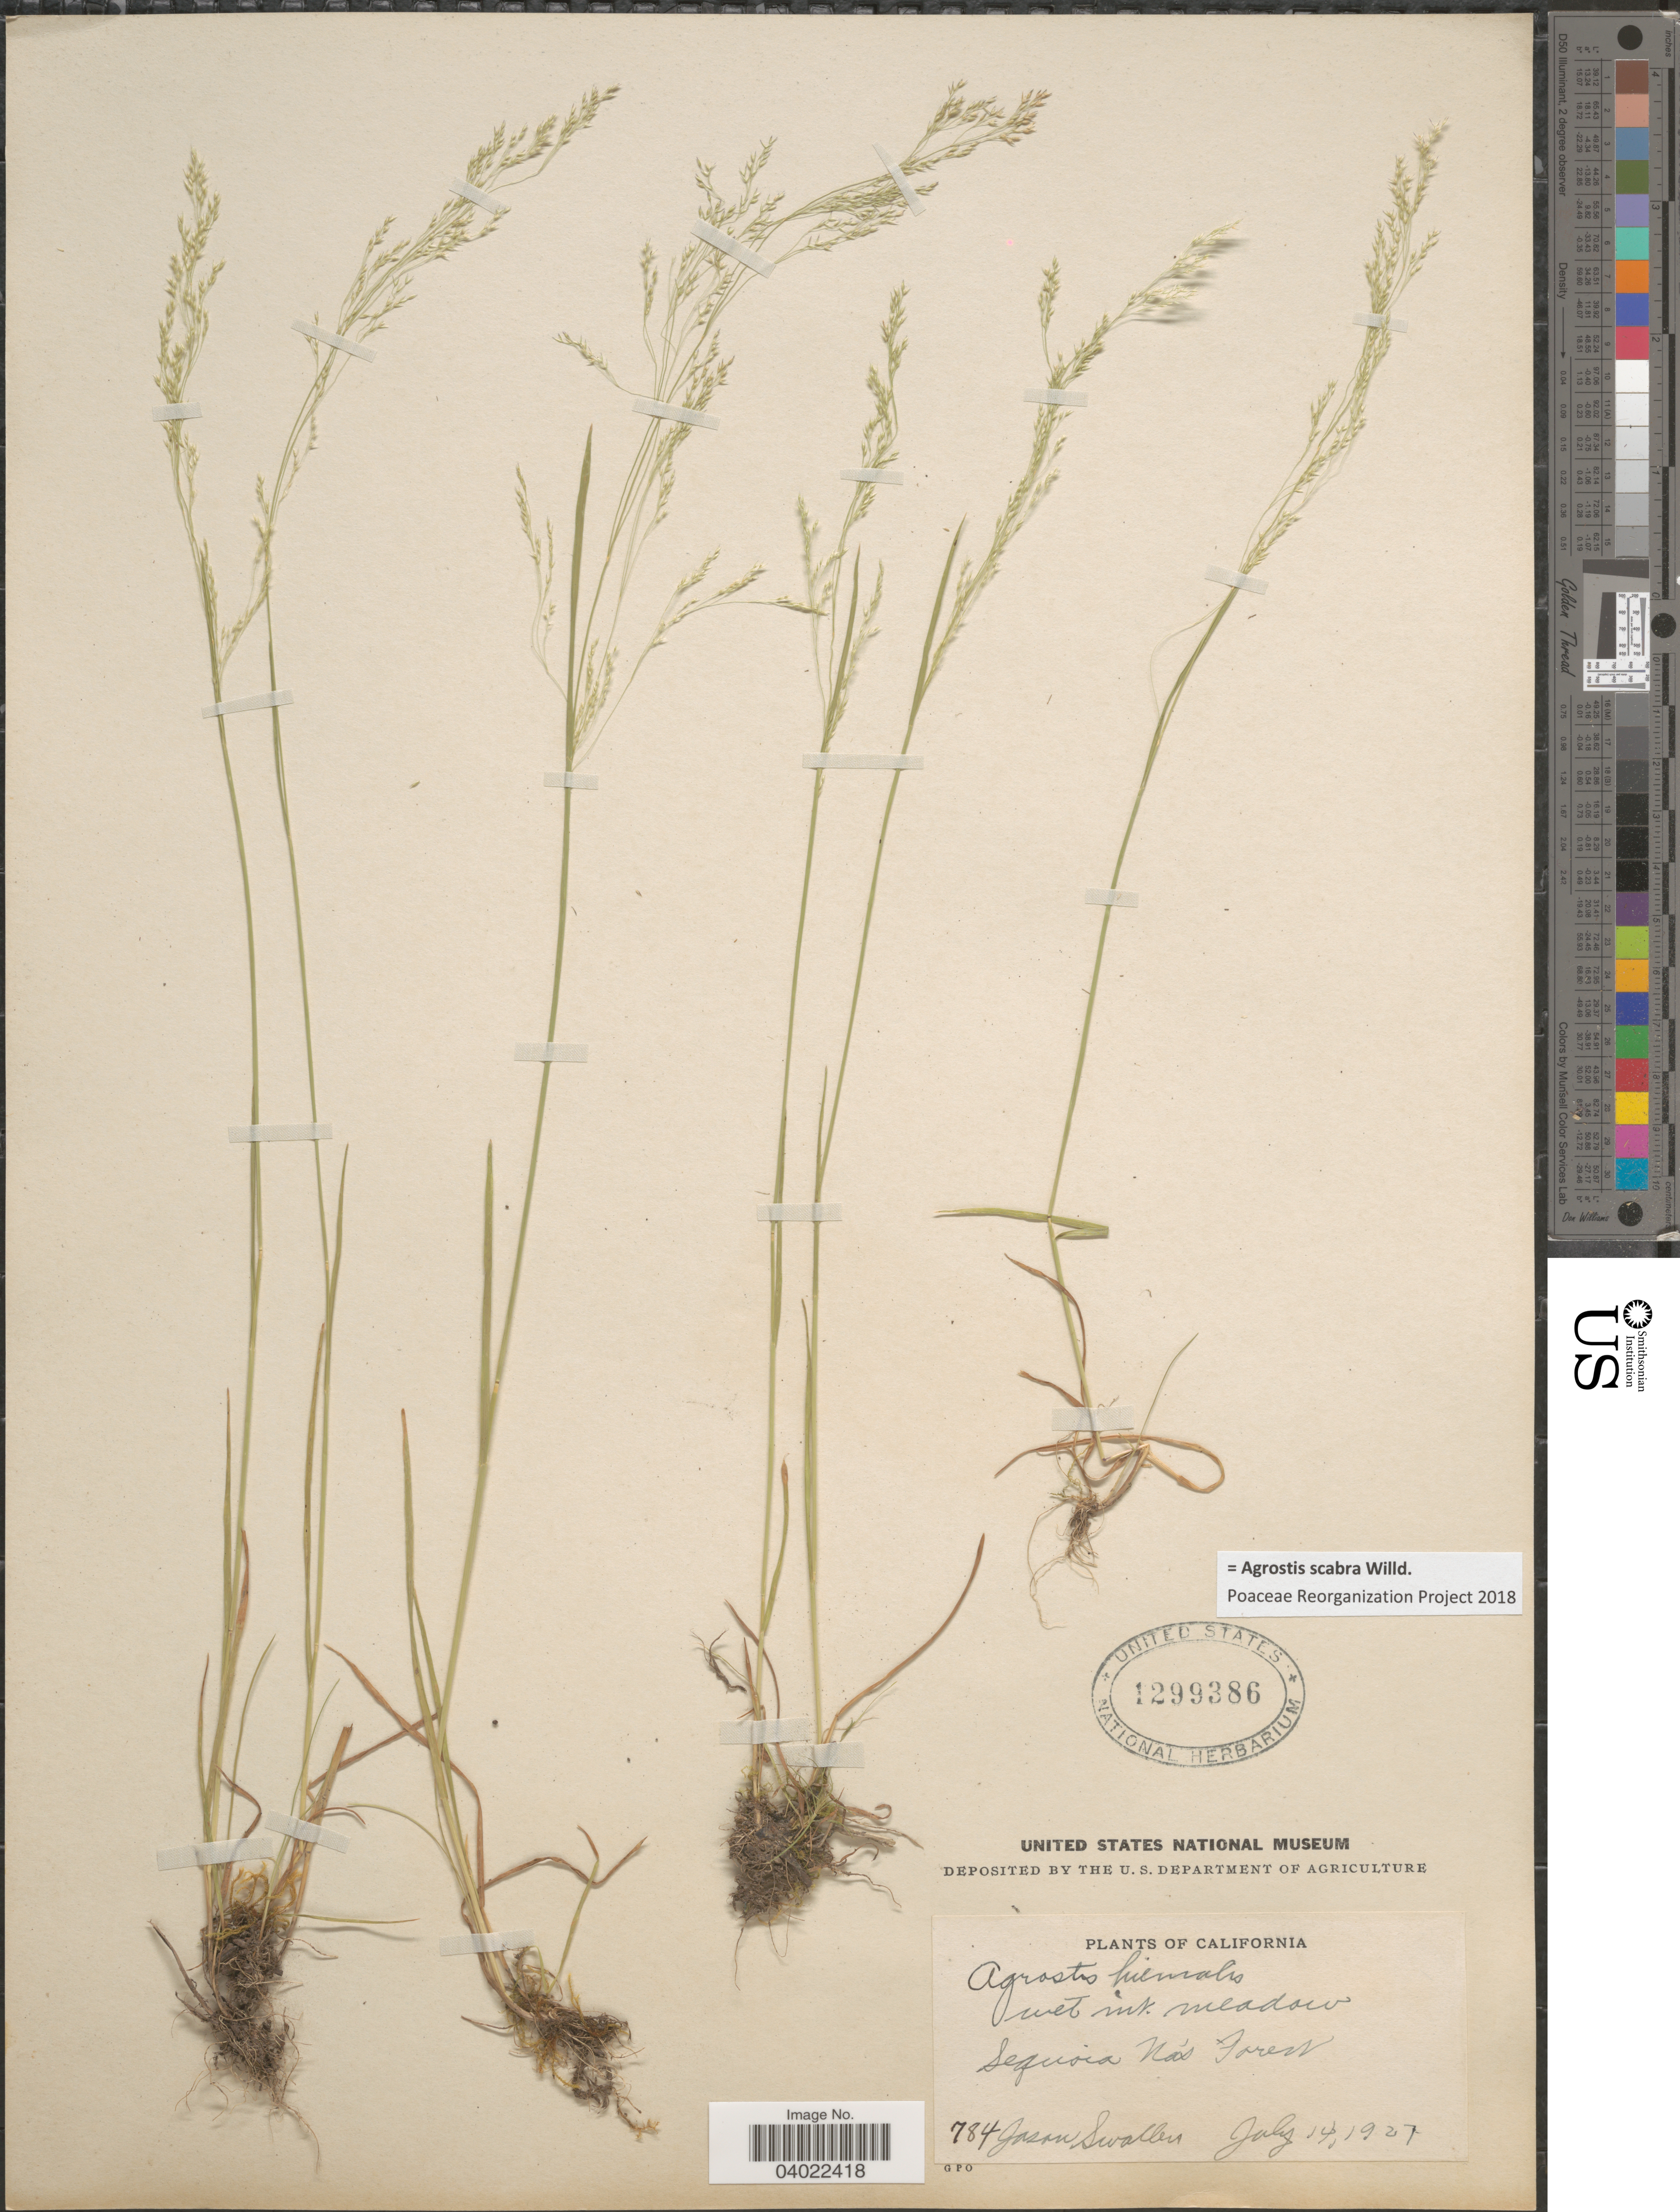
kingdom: Plantae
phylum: Tracheophyta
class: Liliopsida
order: Poales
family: Poaceae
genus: Agrostis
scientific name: Agrostis scabra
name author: Willd.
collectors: J. R. Swallen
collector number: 784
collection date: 1927-07-14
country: United States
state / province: California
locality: Wet mt meadows. Sequoia Nat Forest.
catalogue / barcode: US 1299386